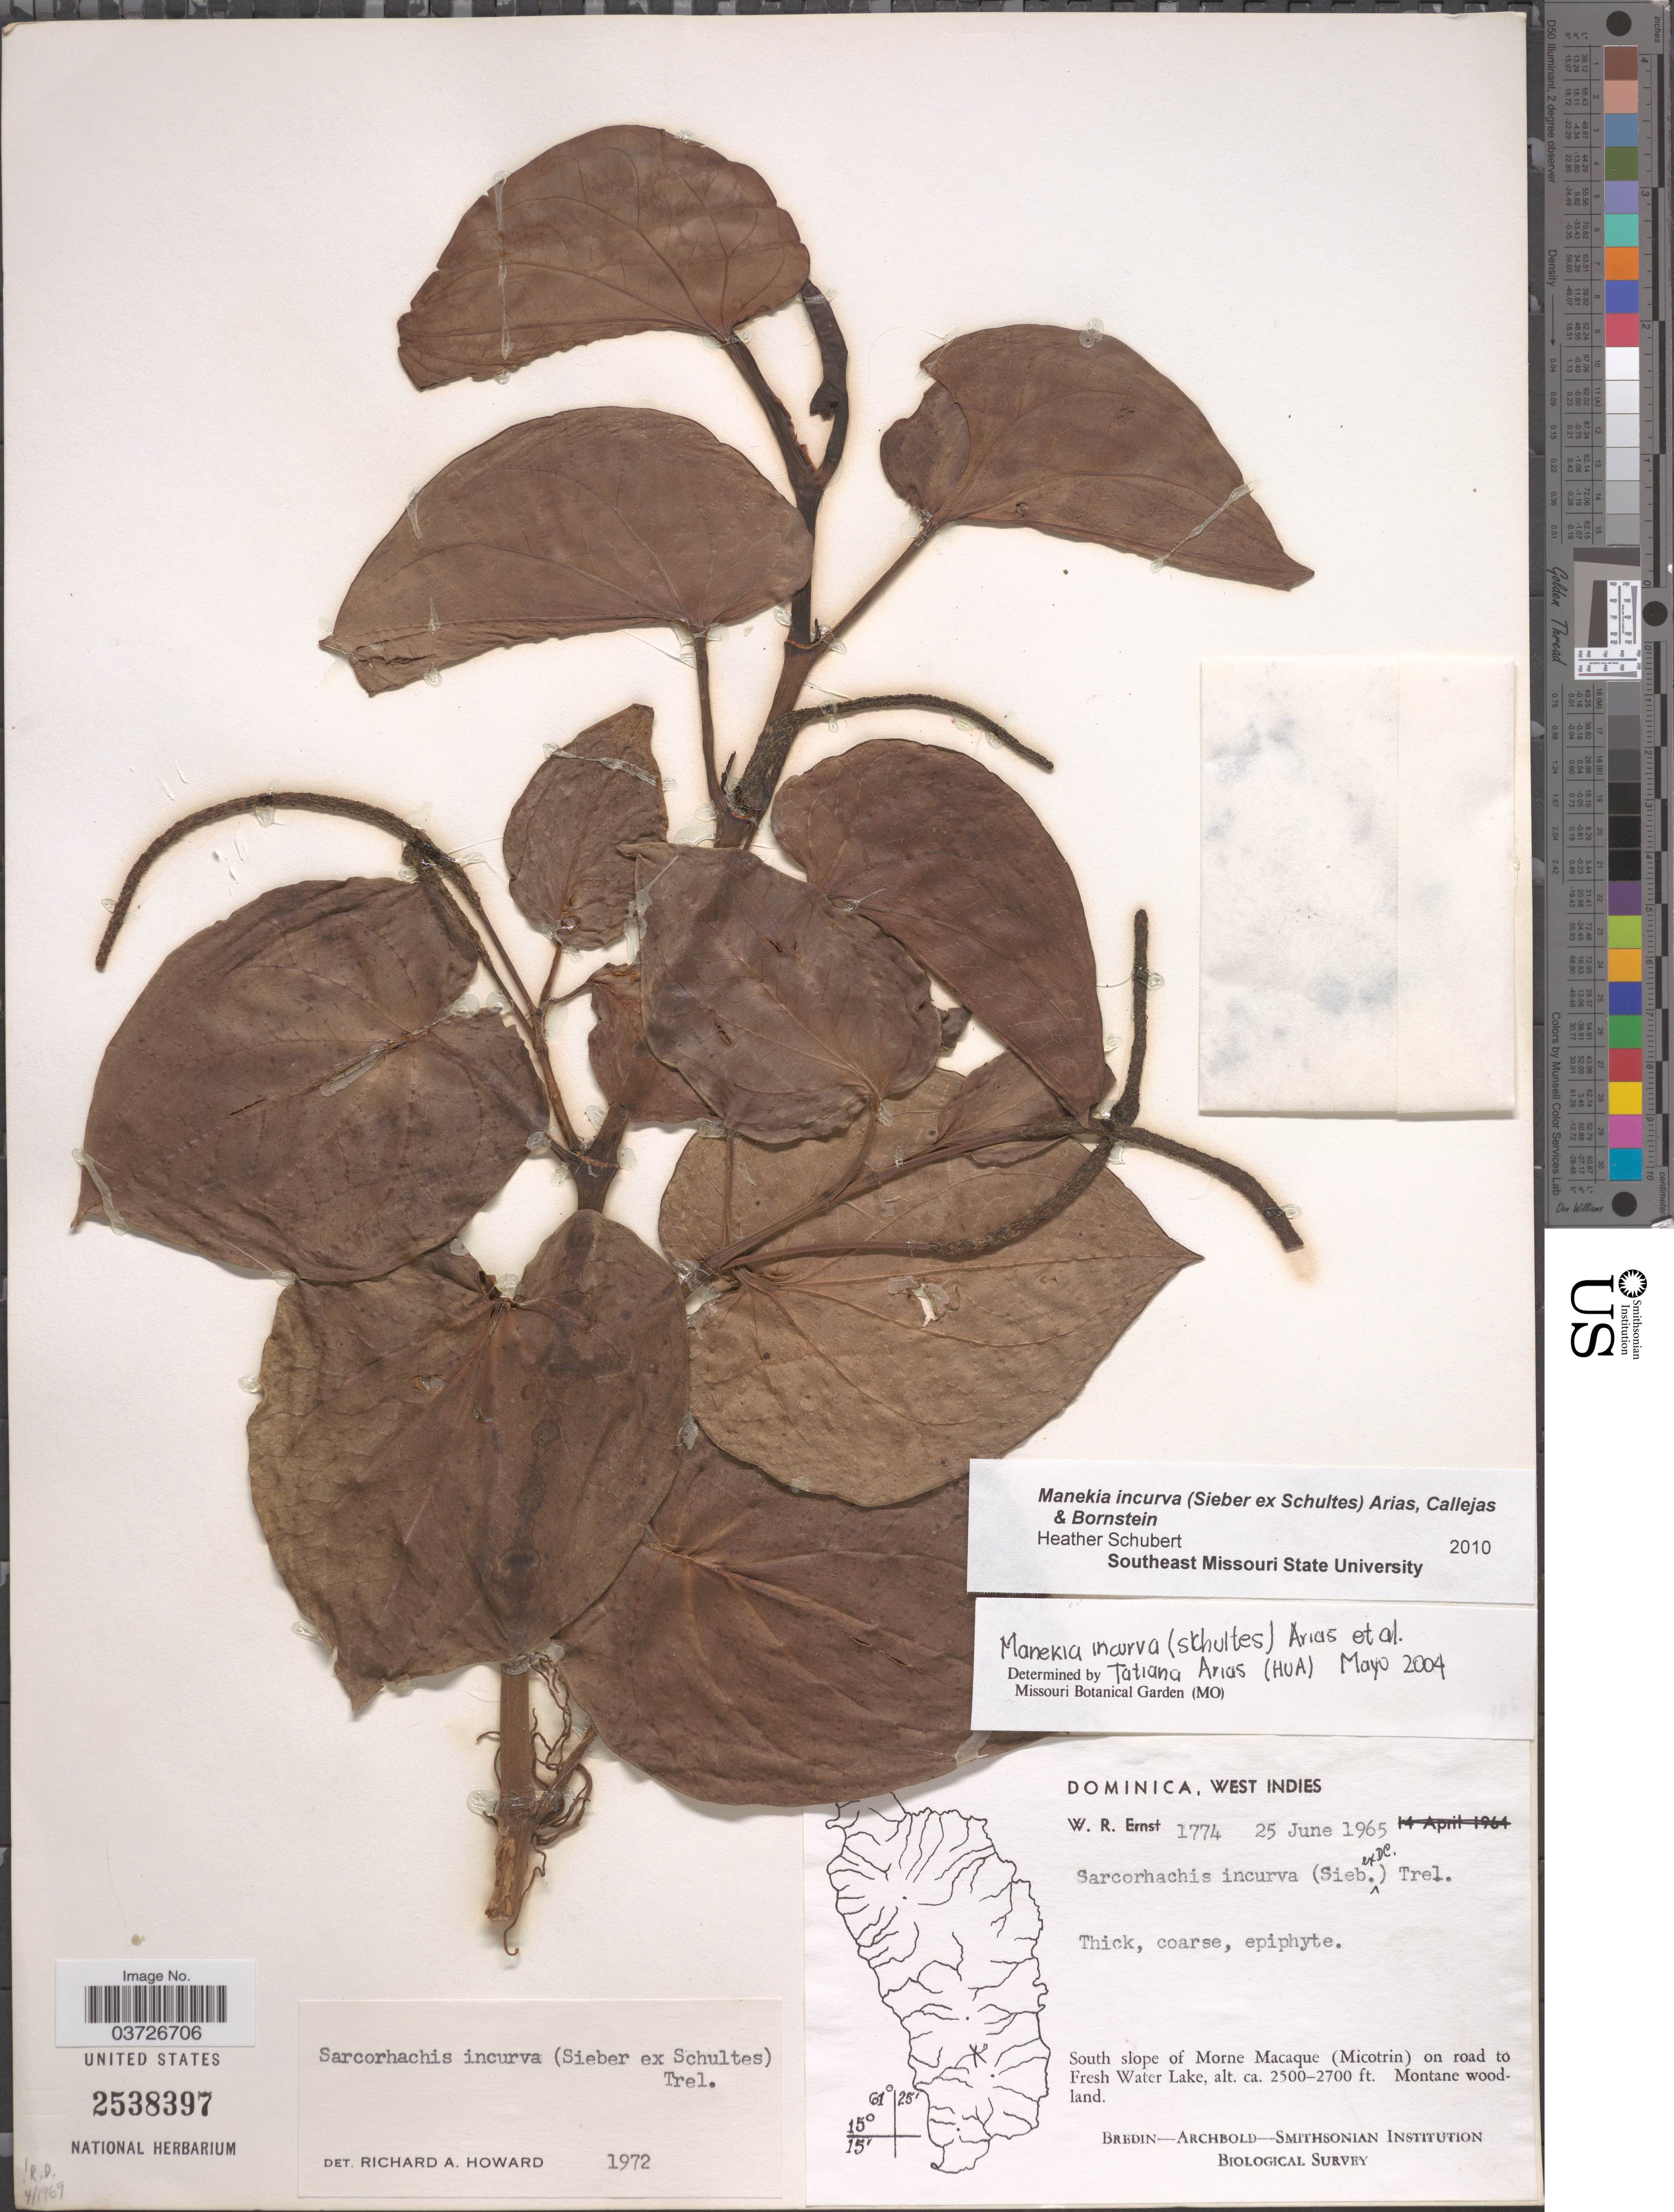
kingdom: Plantae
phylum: Tracheophyta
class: Magnoliopsida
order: Piperales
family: Piperaceae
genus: Manekia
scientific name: Manekia incurva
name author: (Sieber ex Schult.) T. Arias et al.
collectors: W. R. Ernst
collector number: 1774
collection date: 1965-06-25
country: Dominica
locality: West Indies. South slope of Morne Macaque (Micotrin) on road to Fresh Water Lake.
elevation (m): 762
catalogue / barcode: US 2538397